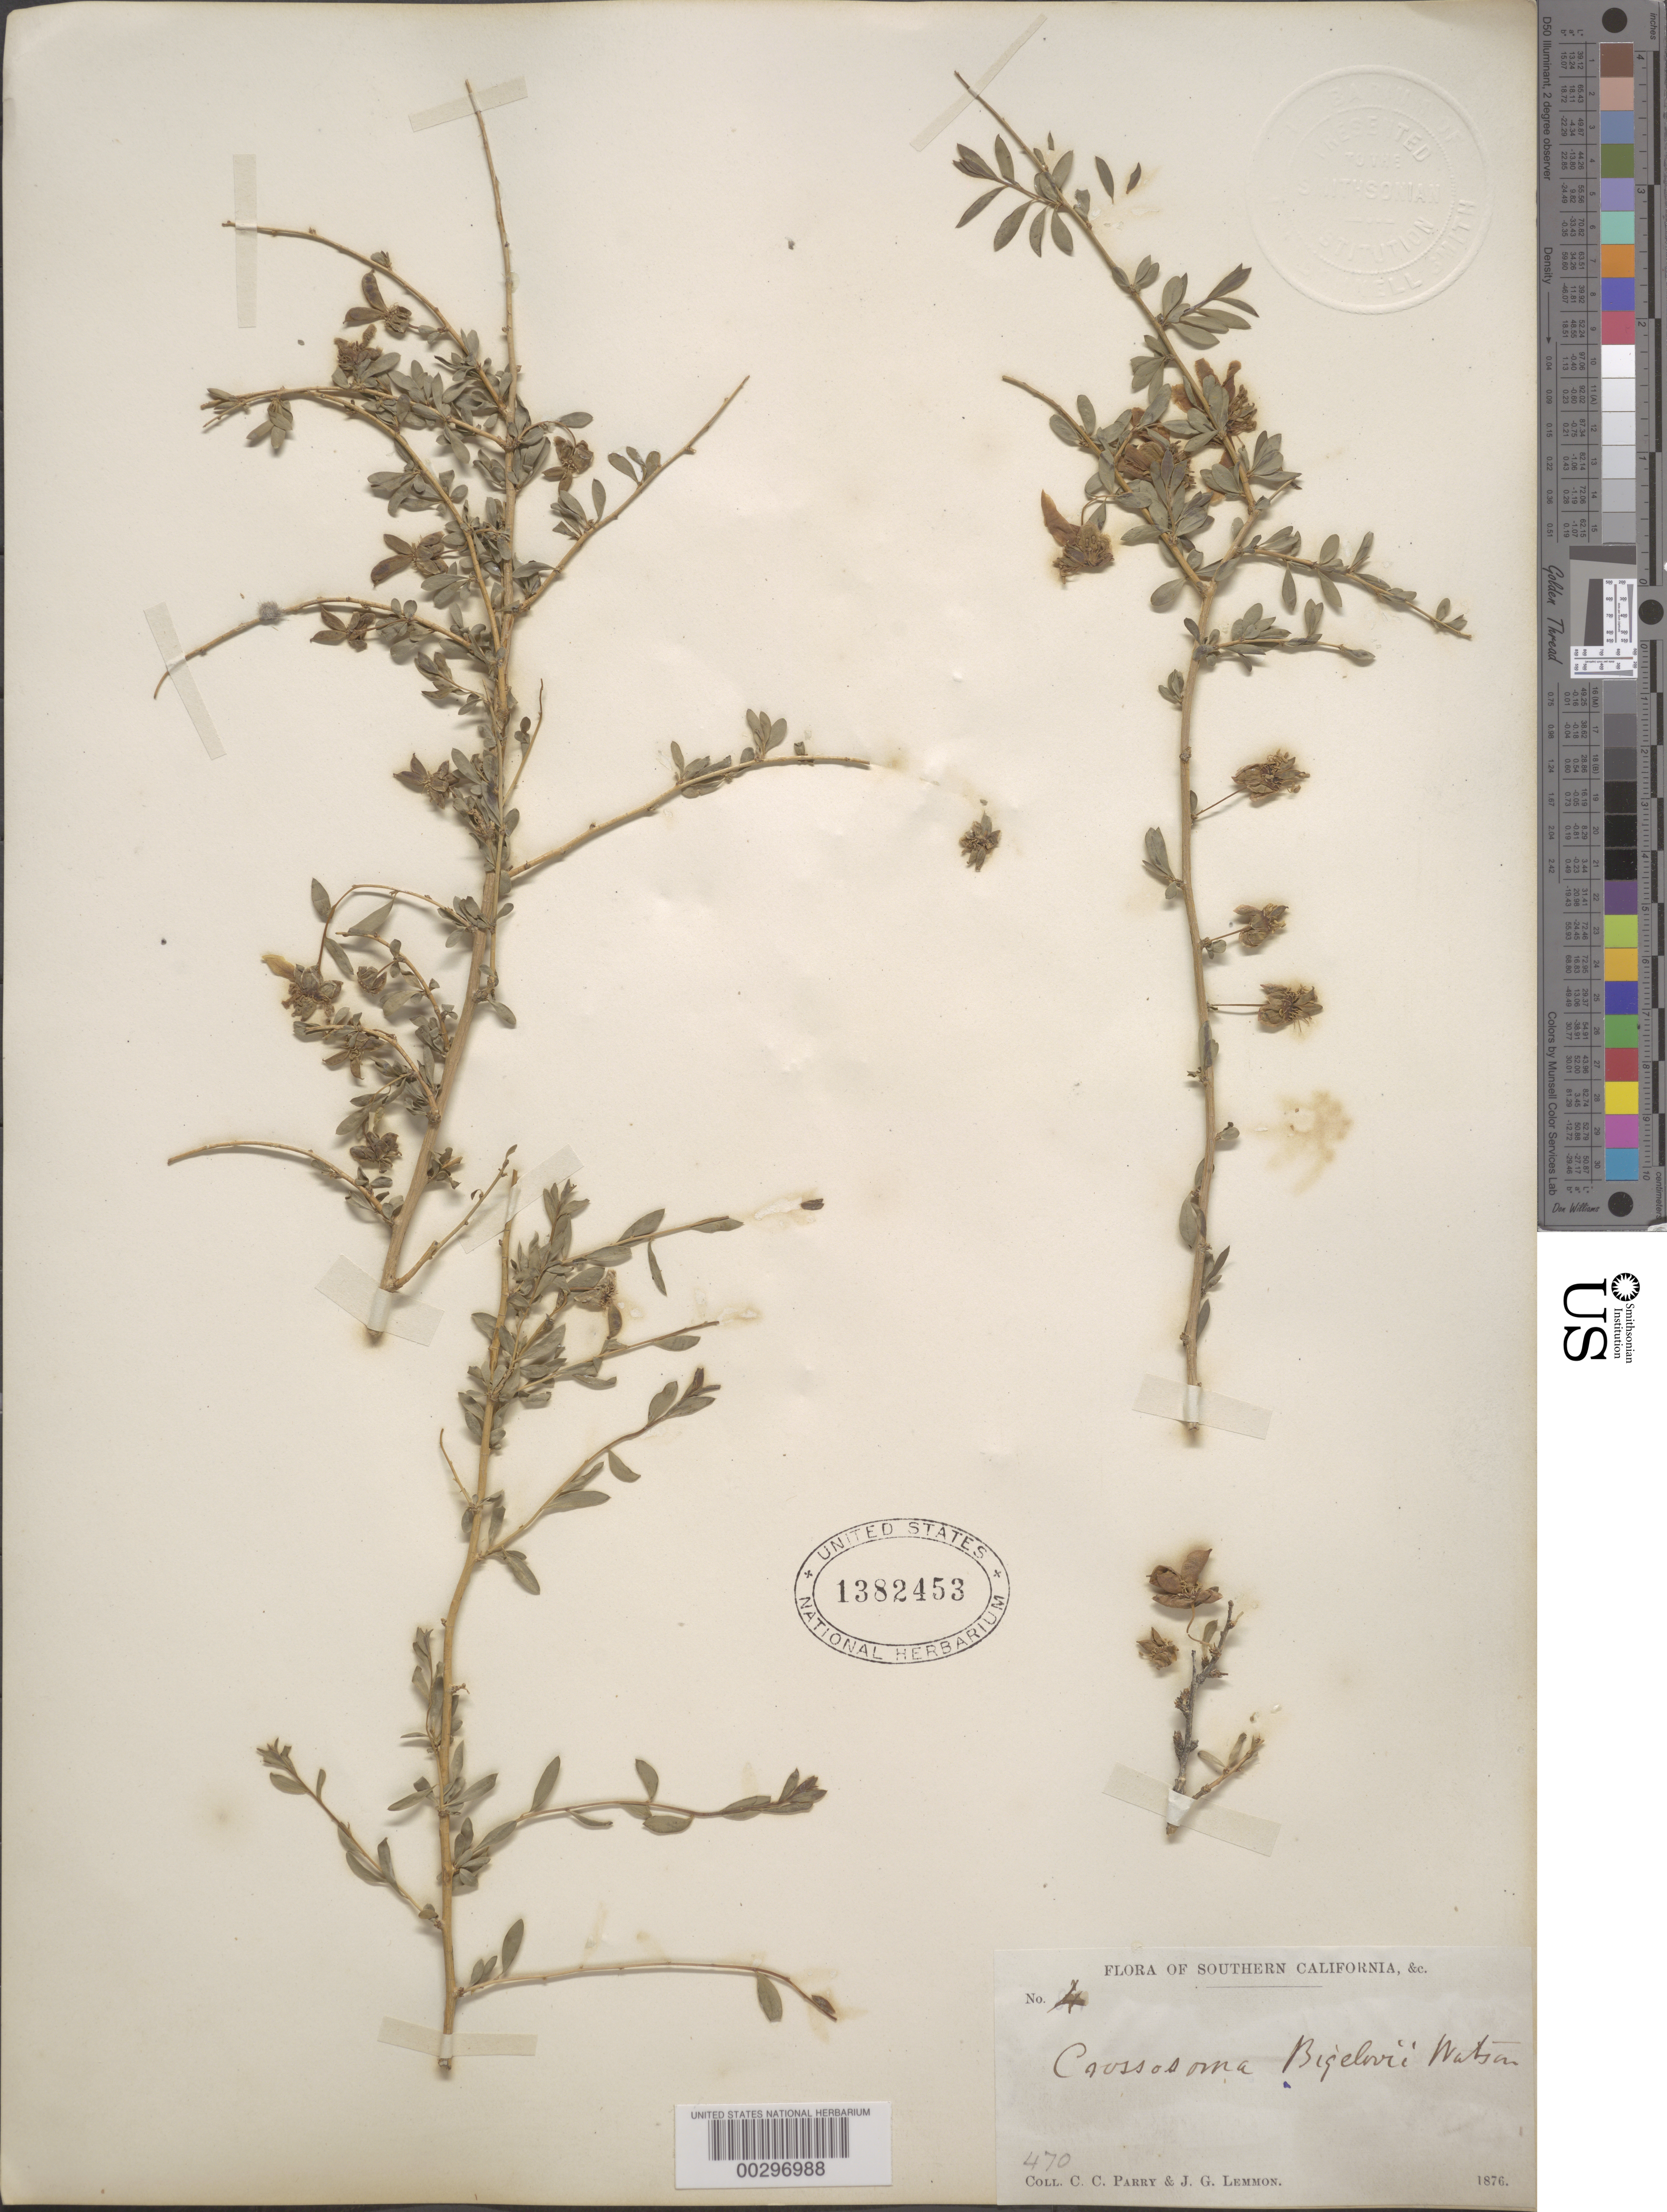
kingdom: Plantae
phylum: Tracheophyta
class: Magnoliopsida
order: Crossosomatales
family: Crossosomataceae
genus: Crossosoma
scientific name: Crossosoma bigelovii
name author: S. Watson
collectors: C. C. Parry & J. G. Lemmon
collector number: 4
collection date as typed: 1876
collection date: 1876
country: United States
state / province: California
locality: Southern california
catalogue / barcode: US 1382453